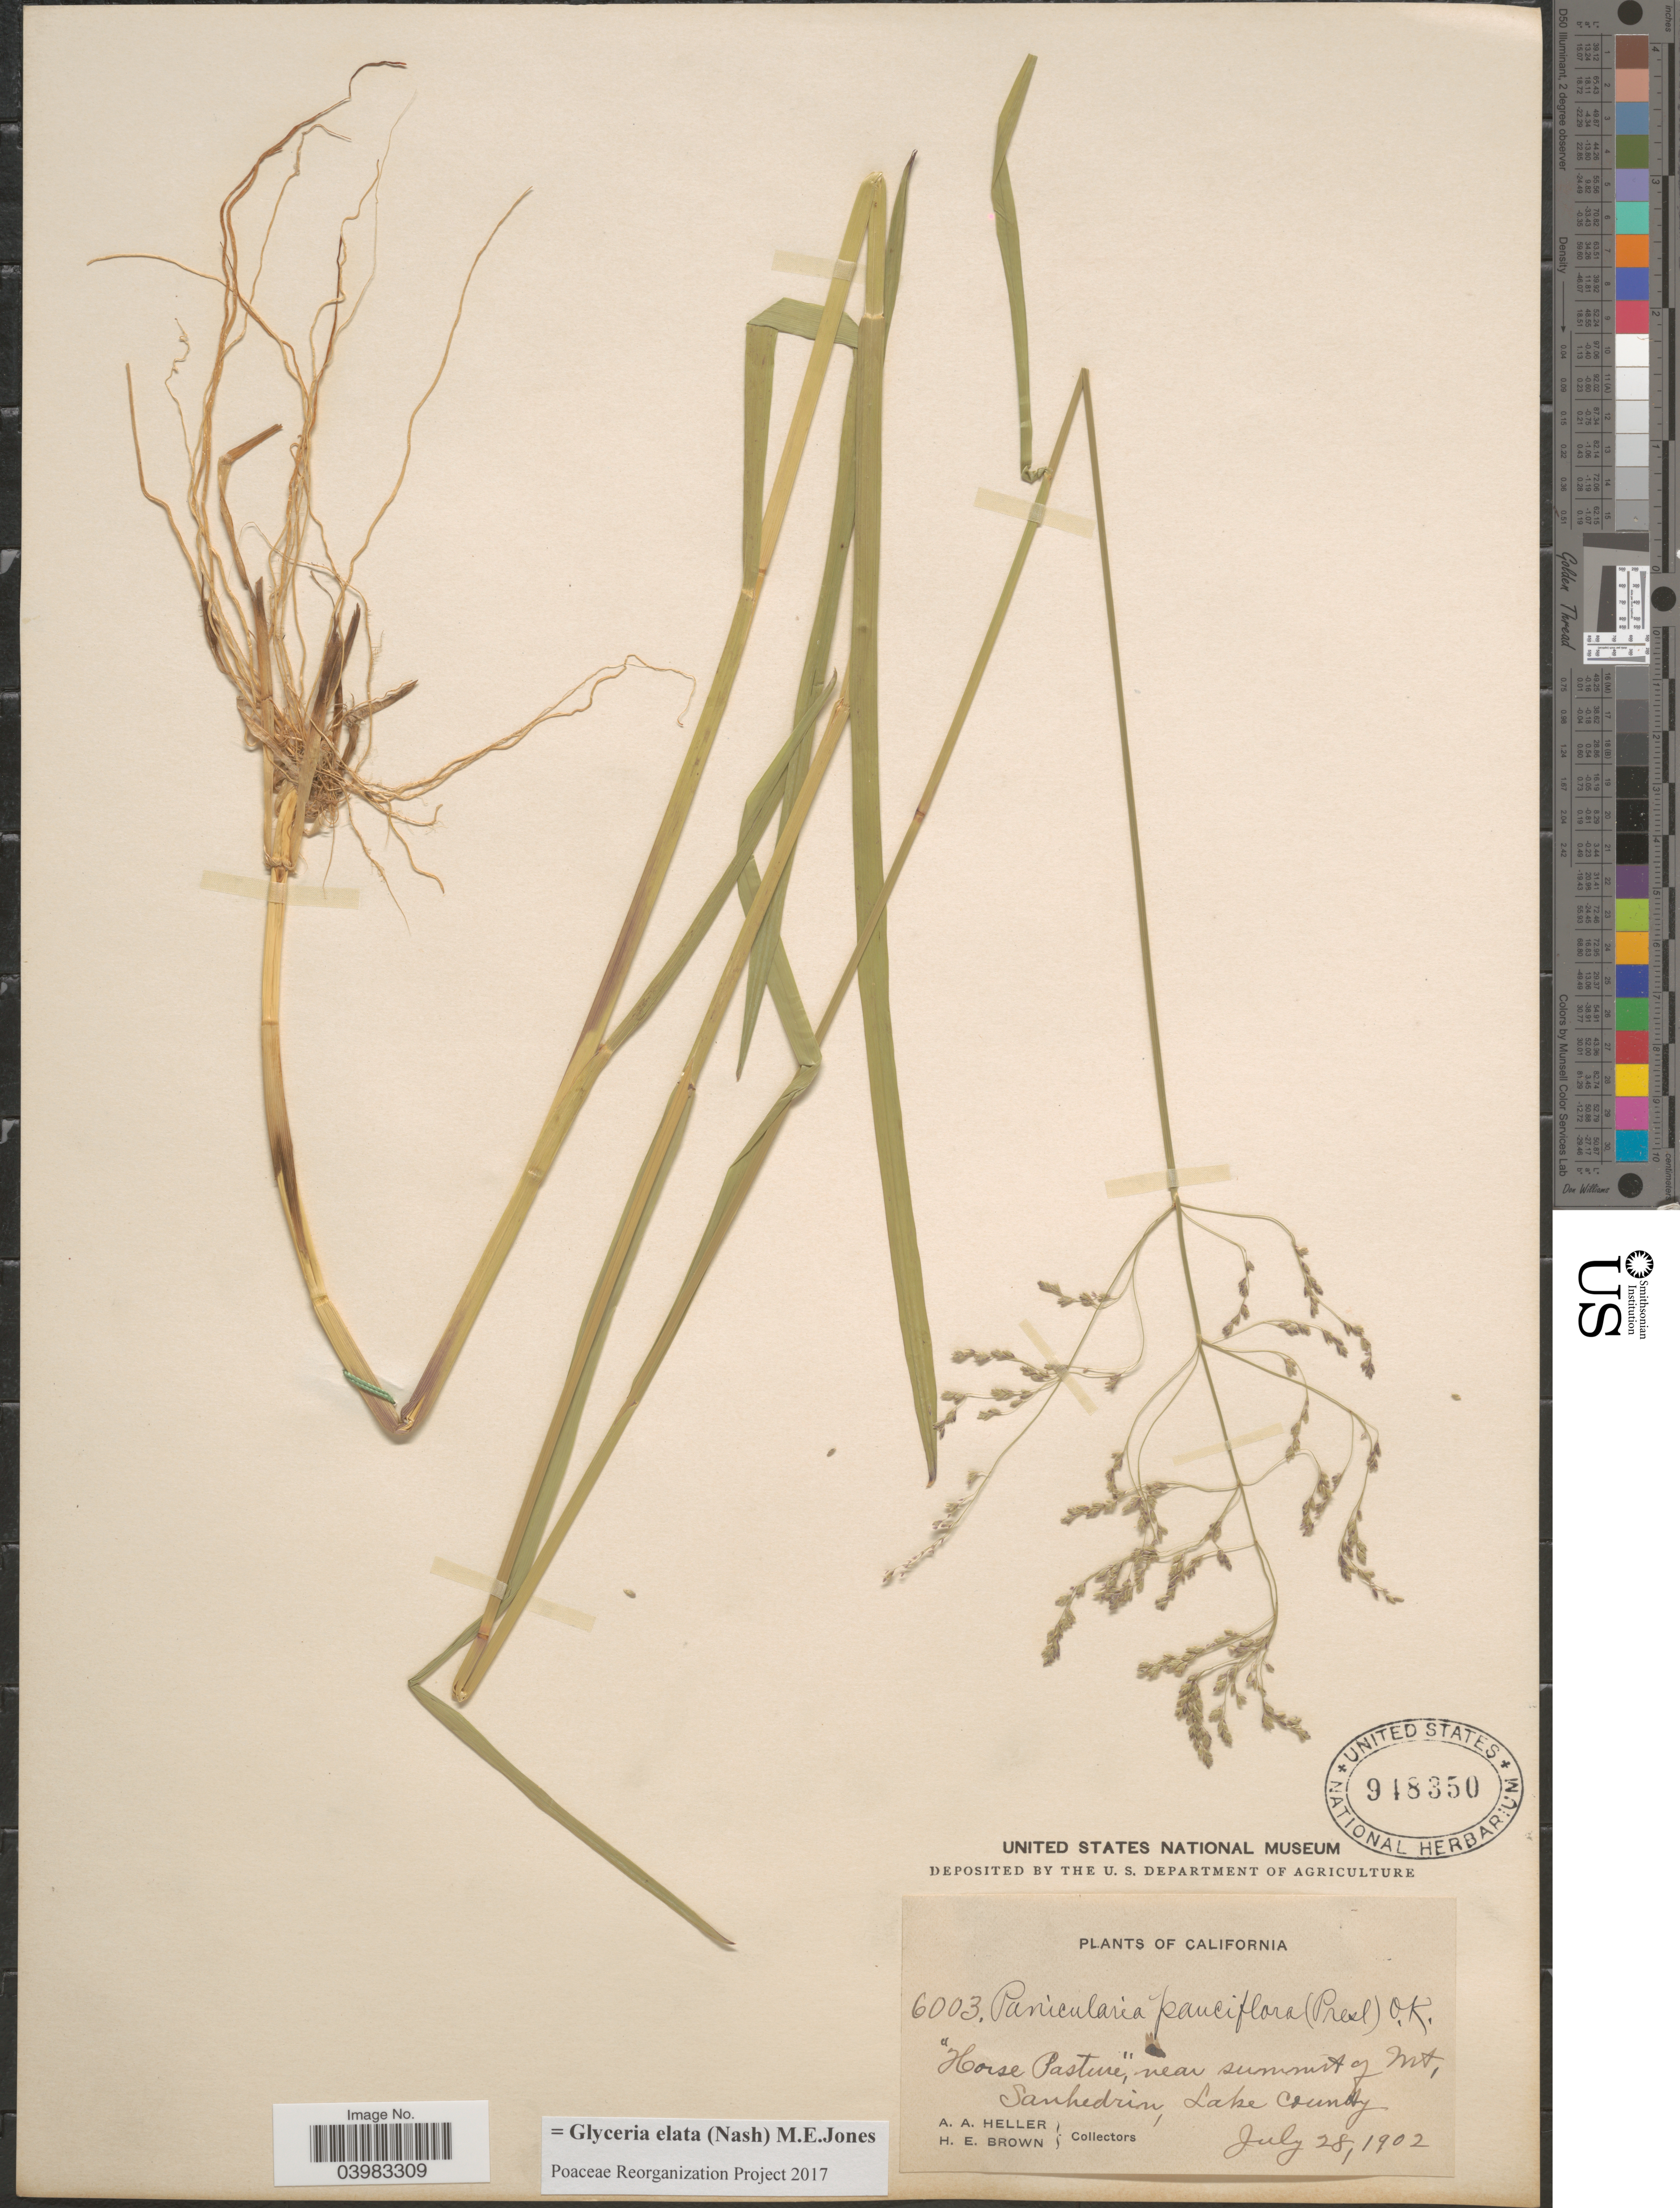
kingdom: Plantae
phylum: Tracheophyta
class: Liliopsida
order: Poales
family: Poaceae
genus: Glyceria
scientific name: Glyceria elata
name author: (Nash) M.E. Jones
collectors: A. A. Heller & H. E. Brown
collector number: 6003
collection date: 1902-07-28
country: United States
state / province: California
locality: House Pasture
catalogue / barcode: US 948350